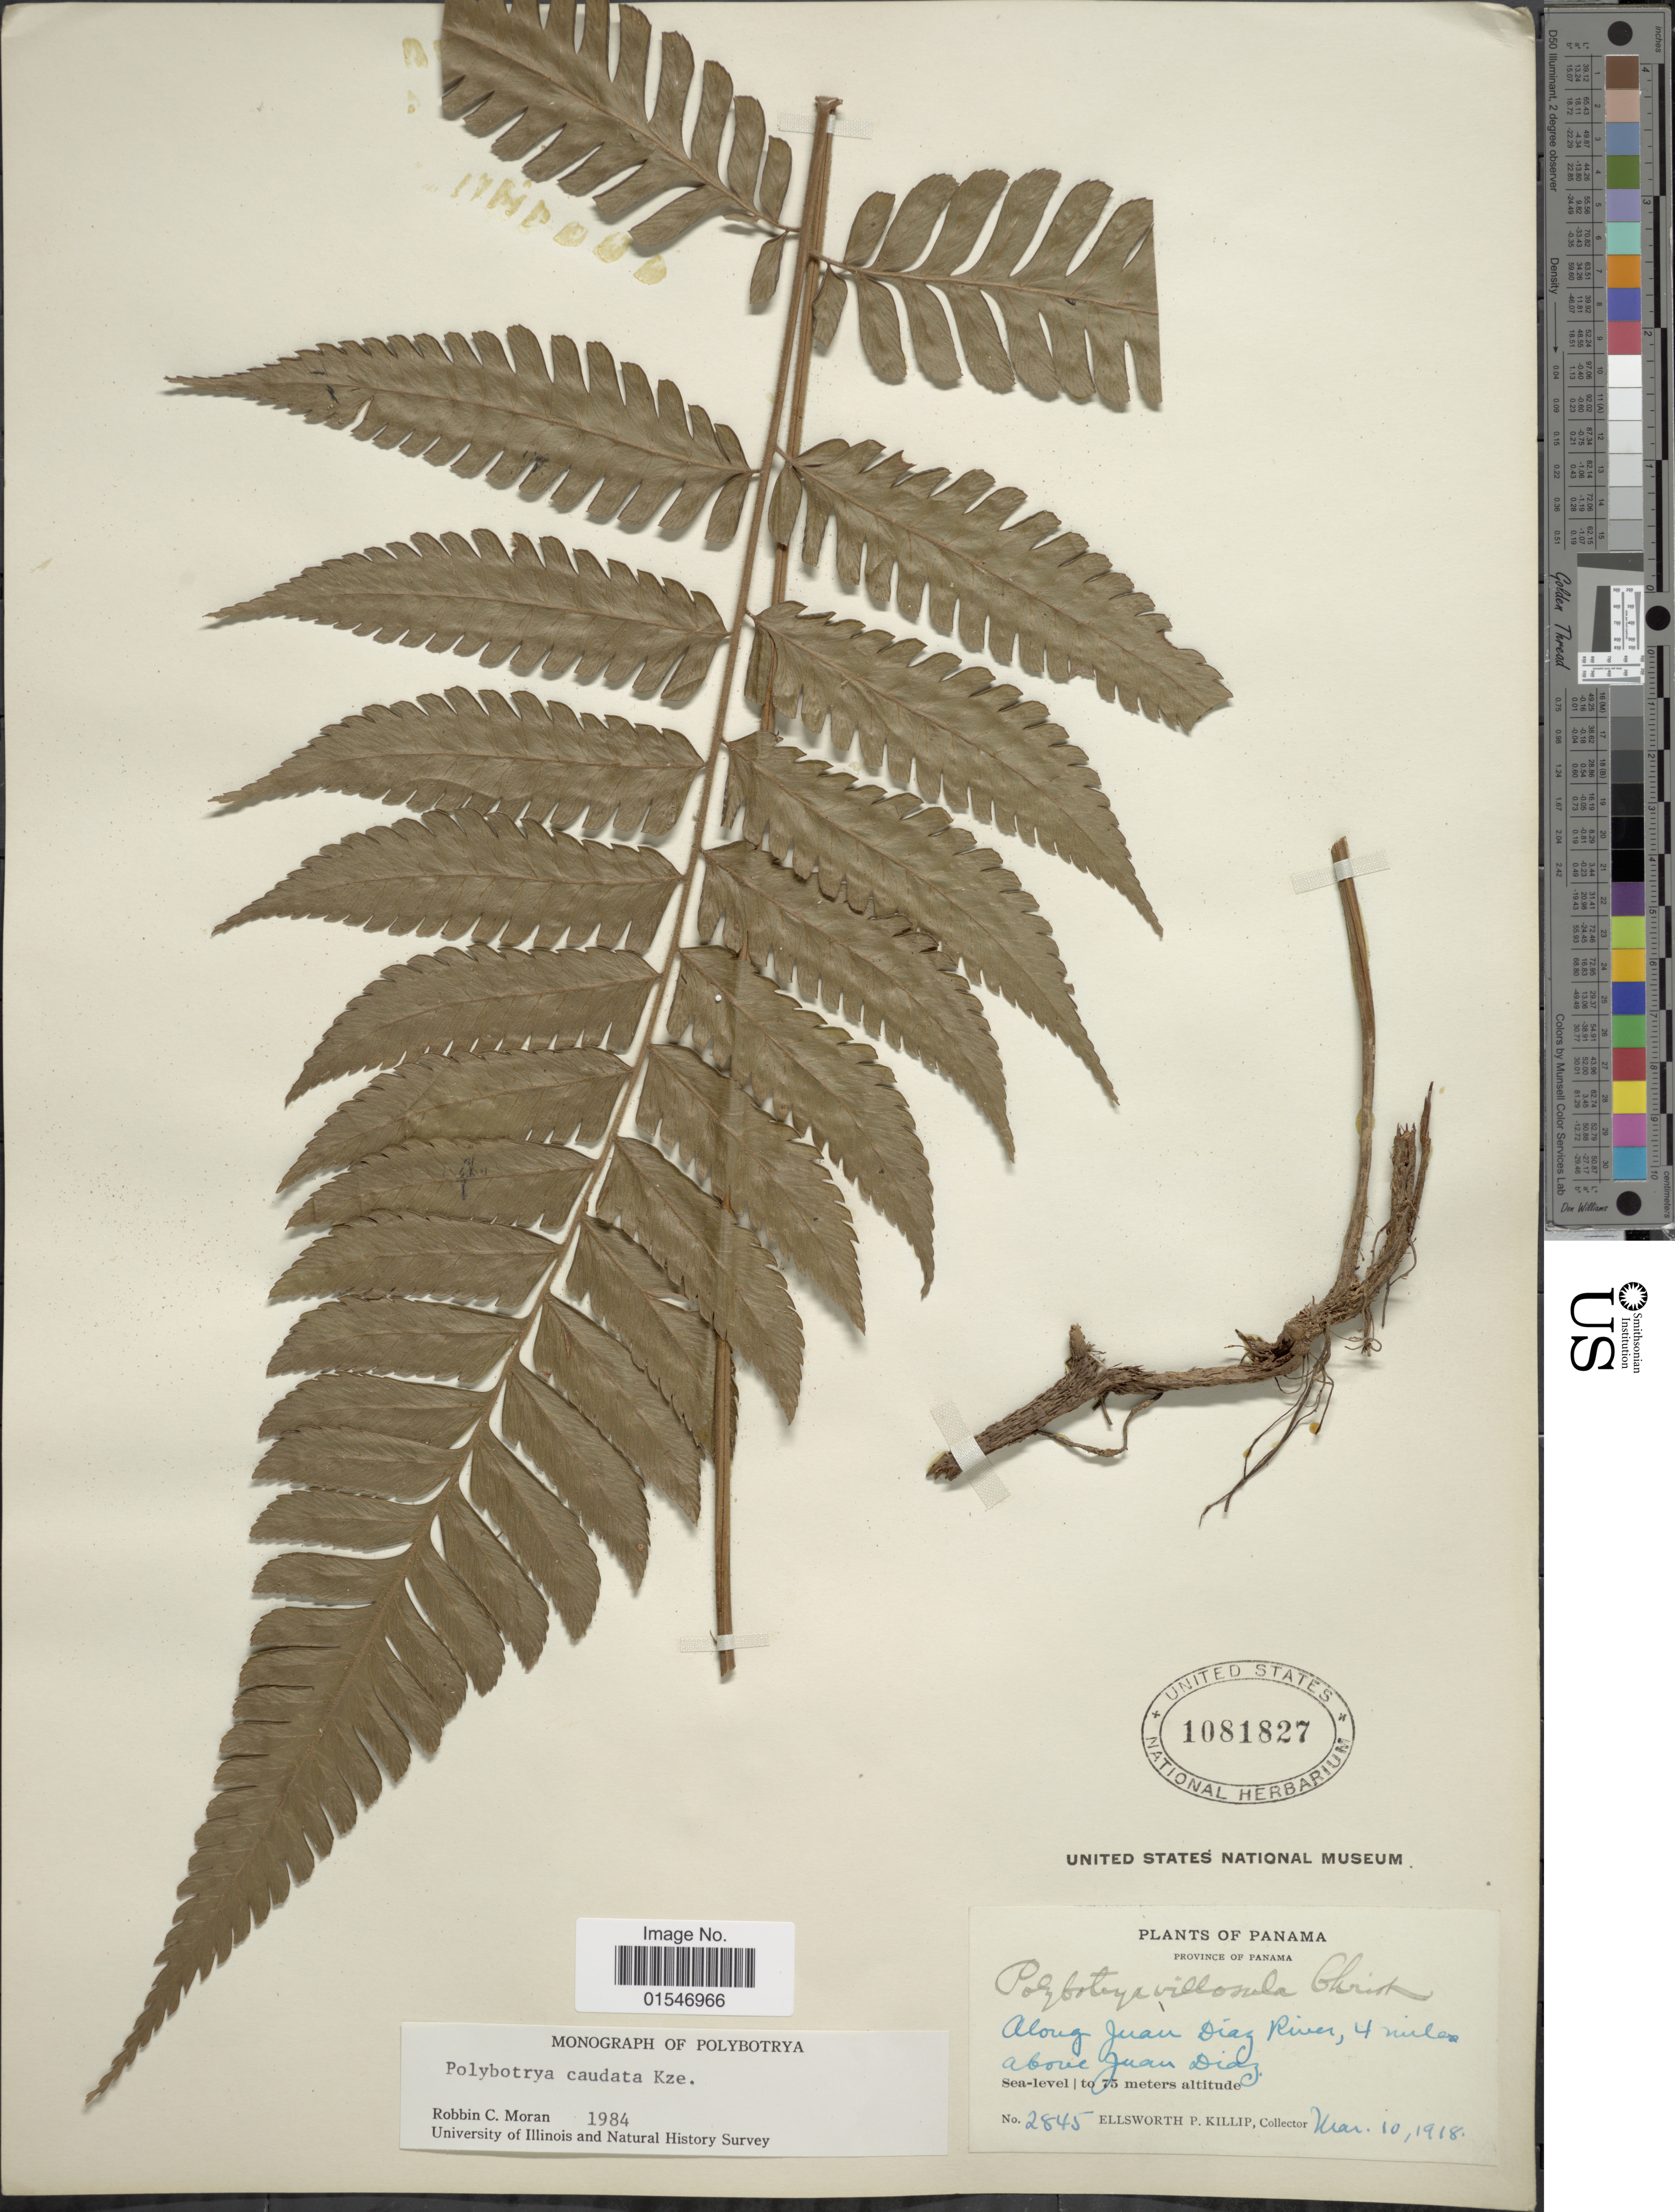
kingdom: Plantae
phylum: Tracheophyta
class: Polypodiopsida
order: Polypodiales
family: Dryopteridaceae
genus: Polybotrya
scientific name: Polybotrya caudata f. caudata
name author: Kunze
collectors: E. P. Killip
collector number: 2845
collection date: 1918-03-10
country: Panama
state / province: Panamá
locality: Panama, Province of Panama. Along Juan Diaz River, 4 miles above Juan Diaz.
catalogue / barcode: US 1081827